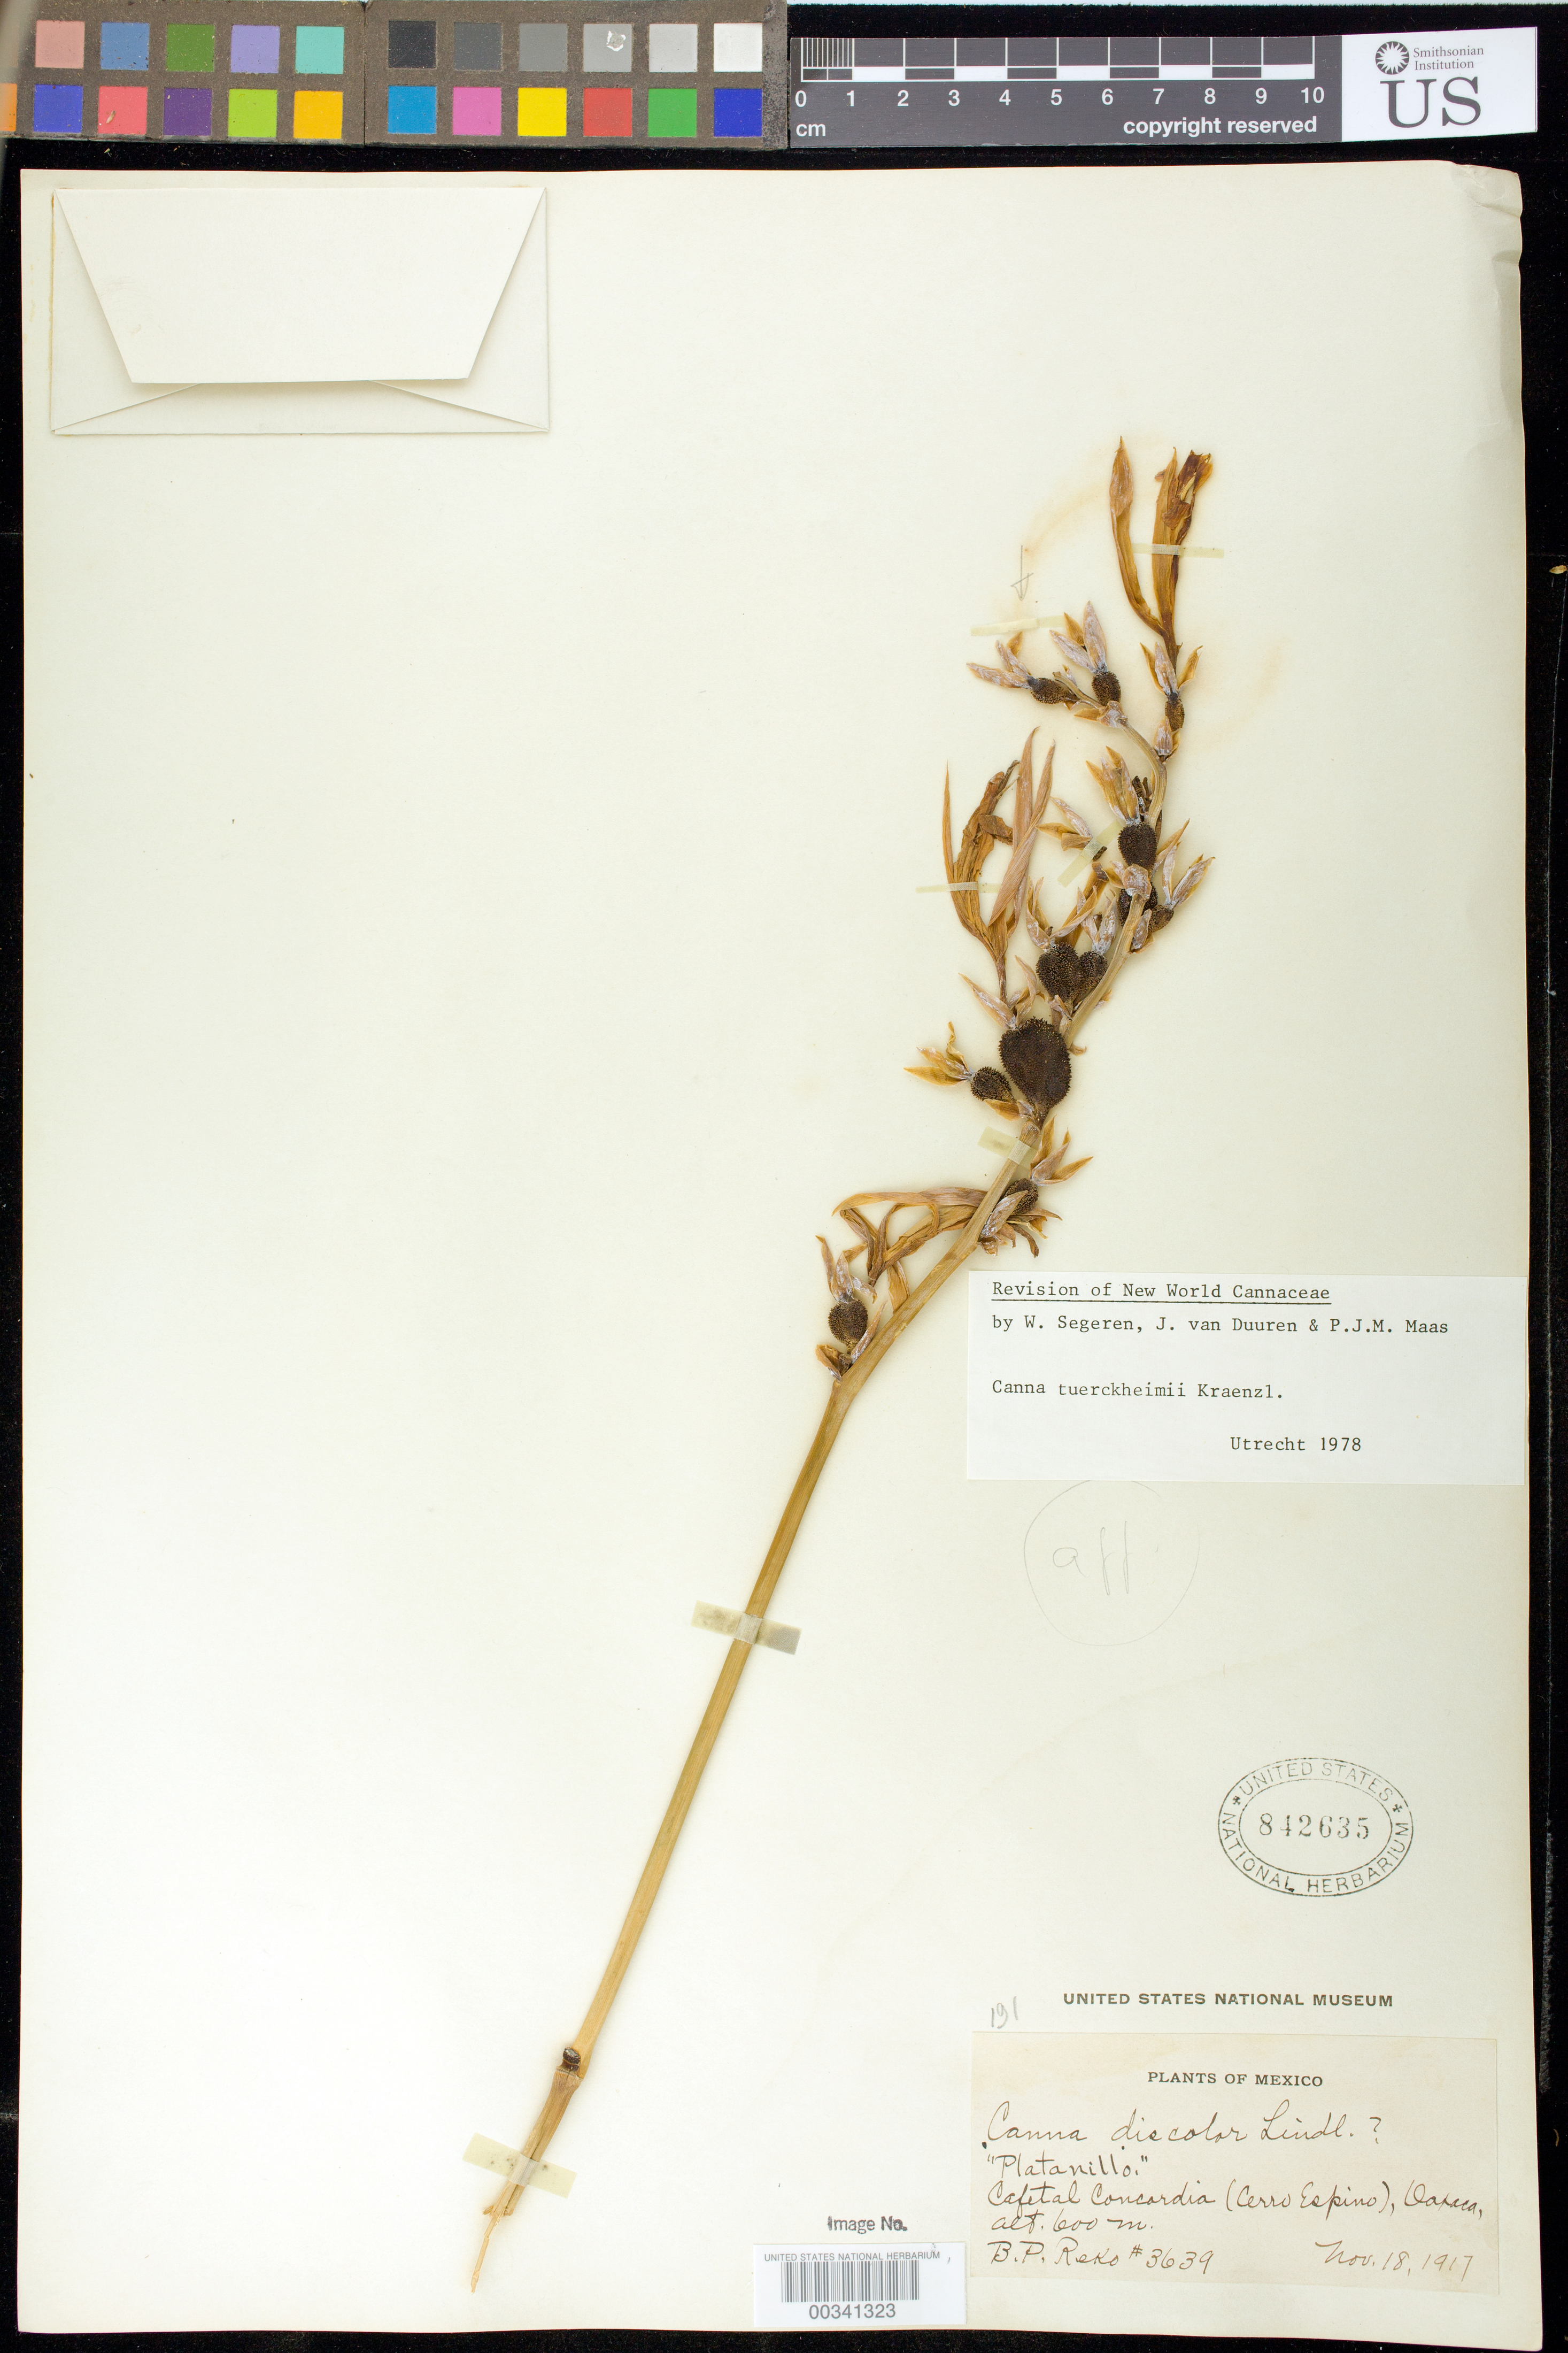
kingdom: Plantae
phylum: Tracheophyta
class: Liliopsida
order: Zingiberales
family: Cannaceae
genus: Canna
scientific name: Canna tuerckheimii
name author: Kraenzl. in Engl.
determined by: Segeren, W.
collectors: B. P. Reko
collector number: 3639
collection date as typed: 18 Nov 1917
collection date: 1917-11-18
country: Mexico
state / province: Oaxaca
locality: Cafetal concordia (cerro espino)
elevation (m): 600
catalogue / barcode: US 842635